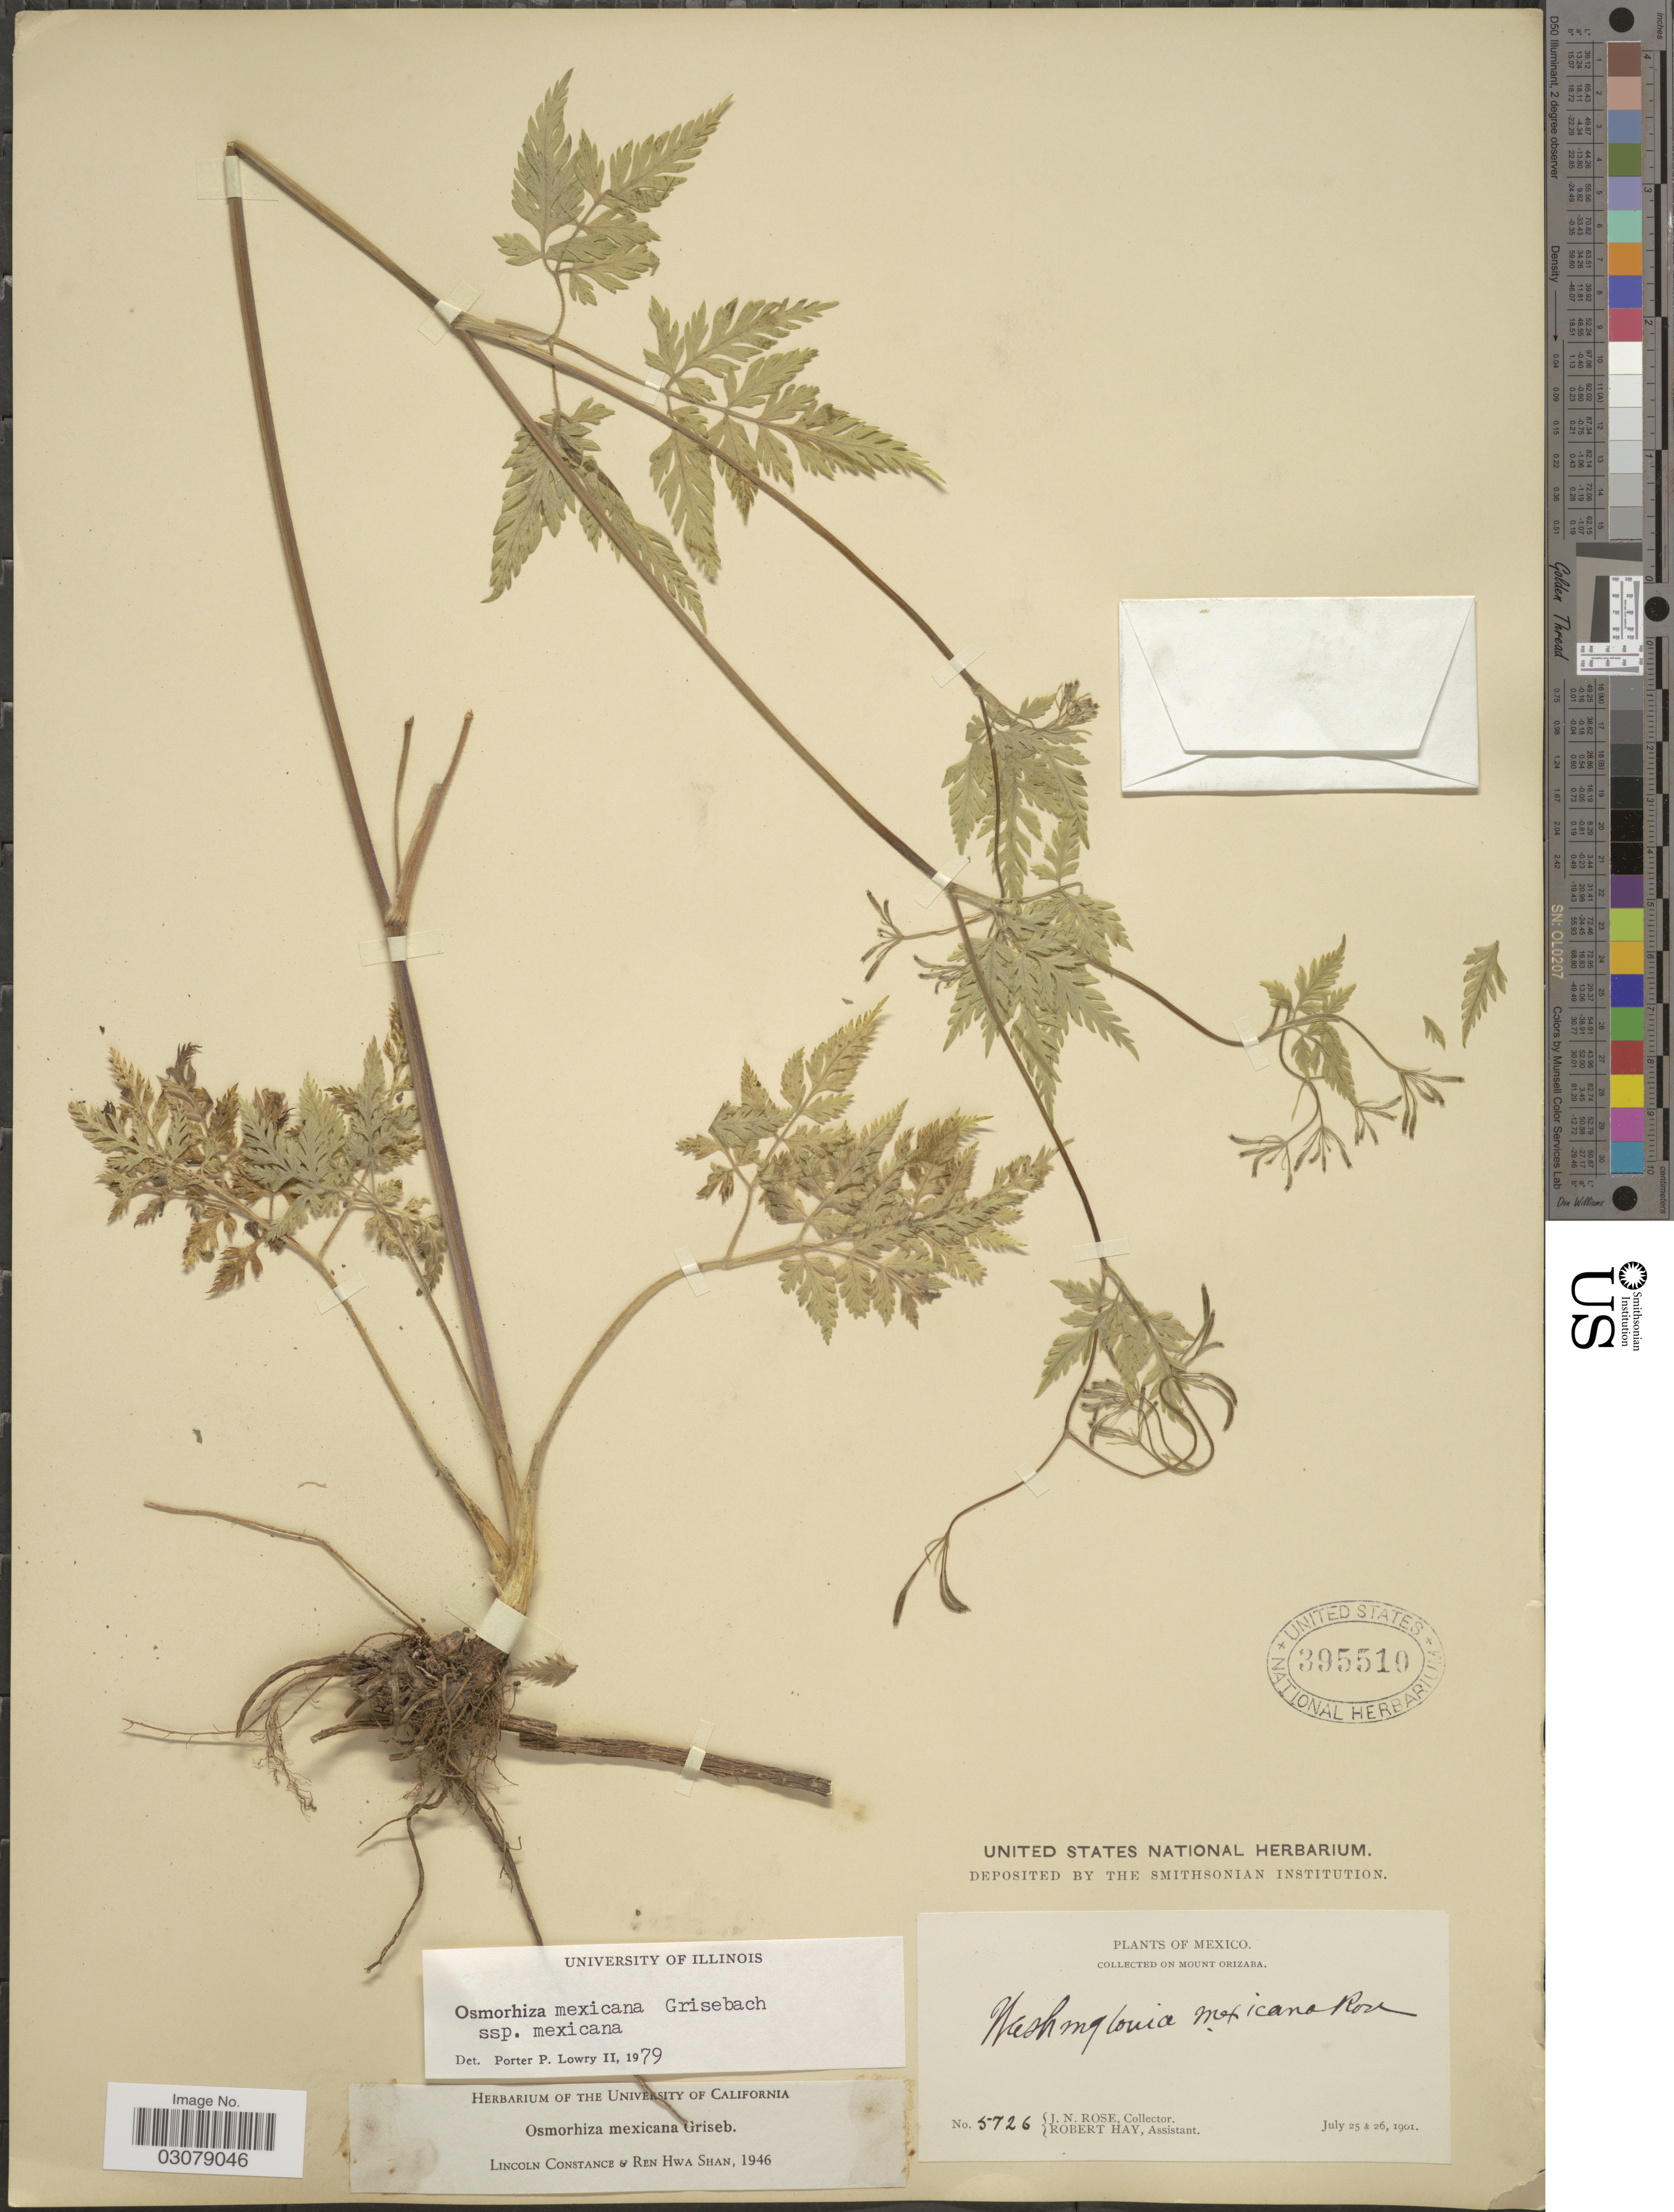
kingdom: Plantae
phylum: Tracheophyta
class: Magnoliopsida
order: Apiales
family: Apiaceae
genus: Osmorhiza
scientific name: Osmorhiza mexicana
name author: Griseb.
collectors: J. N. Rose & R. H. Hay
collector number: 5726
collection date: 1901-07-25/1901-07-26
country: Mexico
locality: On Mount Orizaba.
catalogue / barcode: US 395510